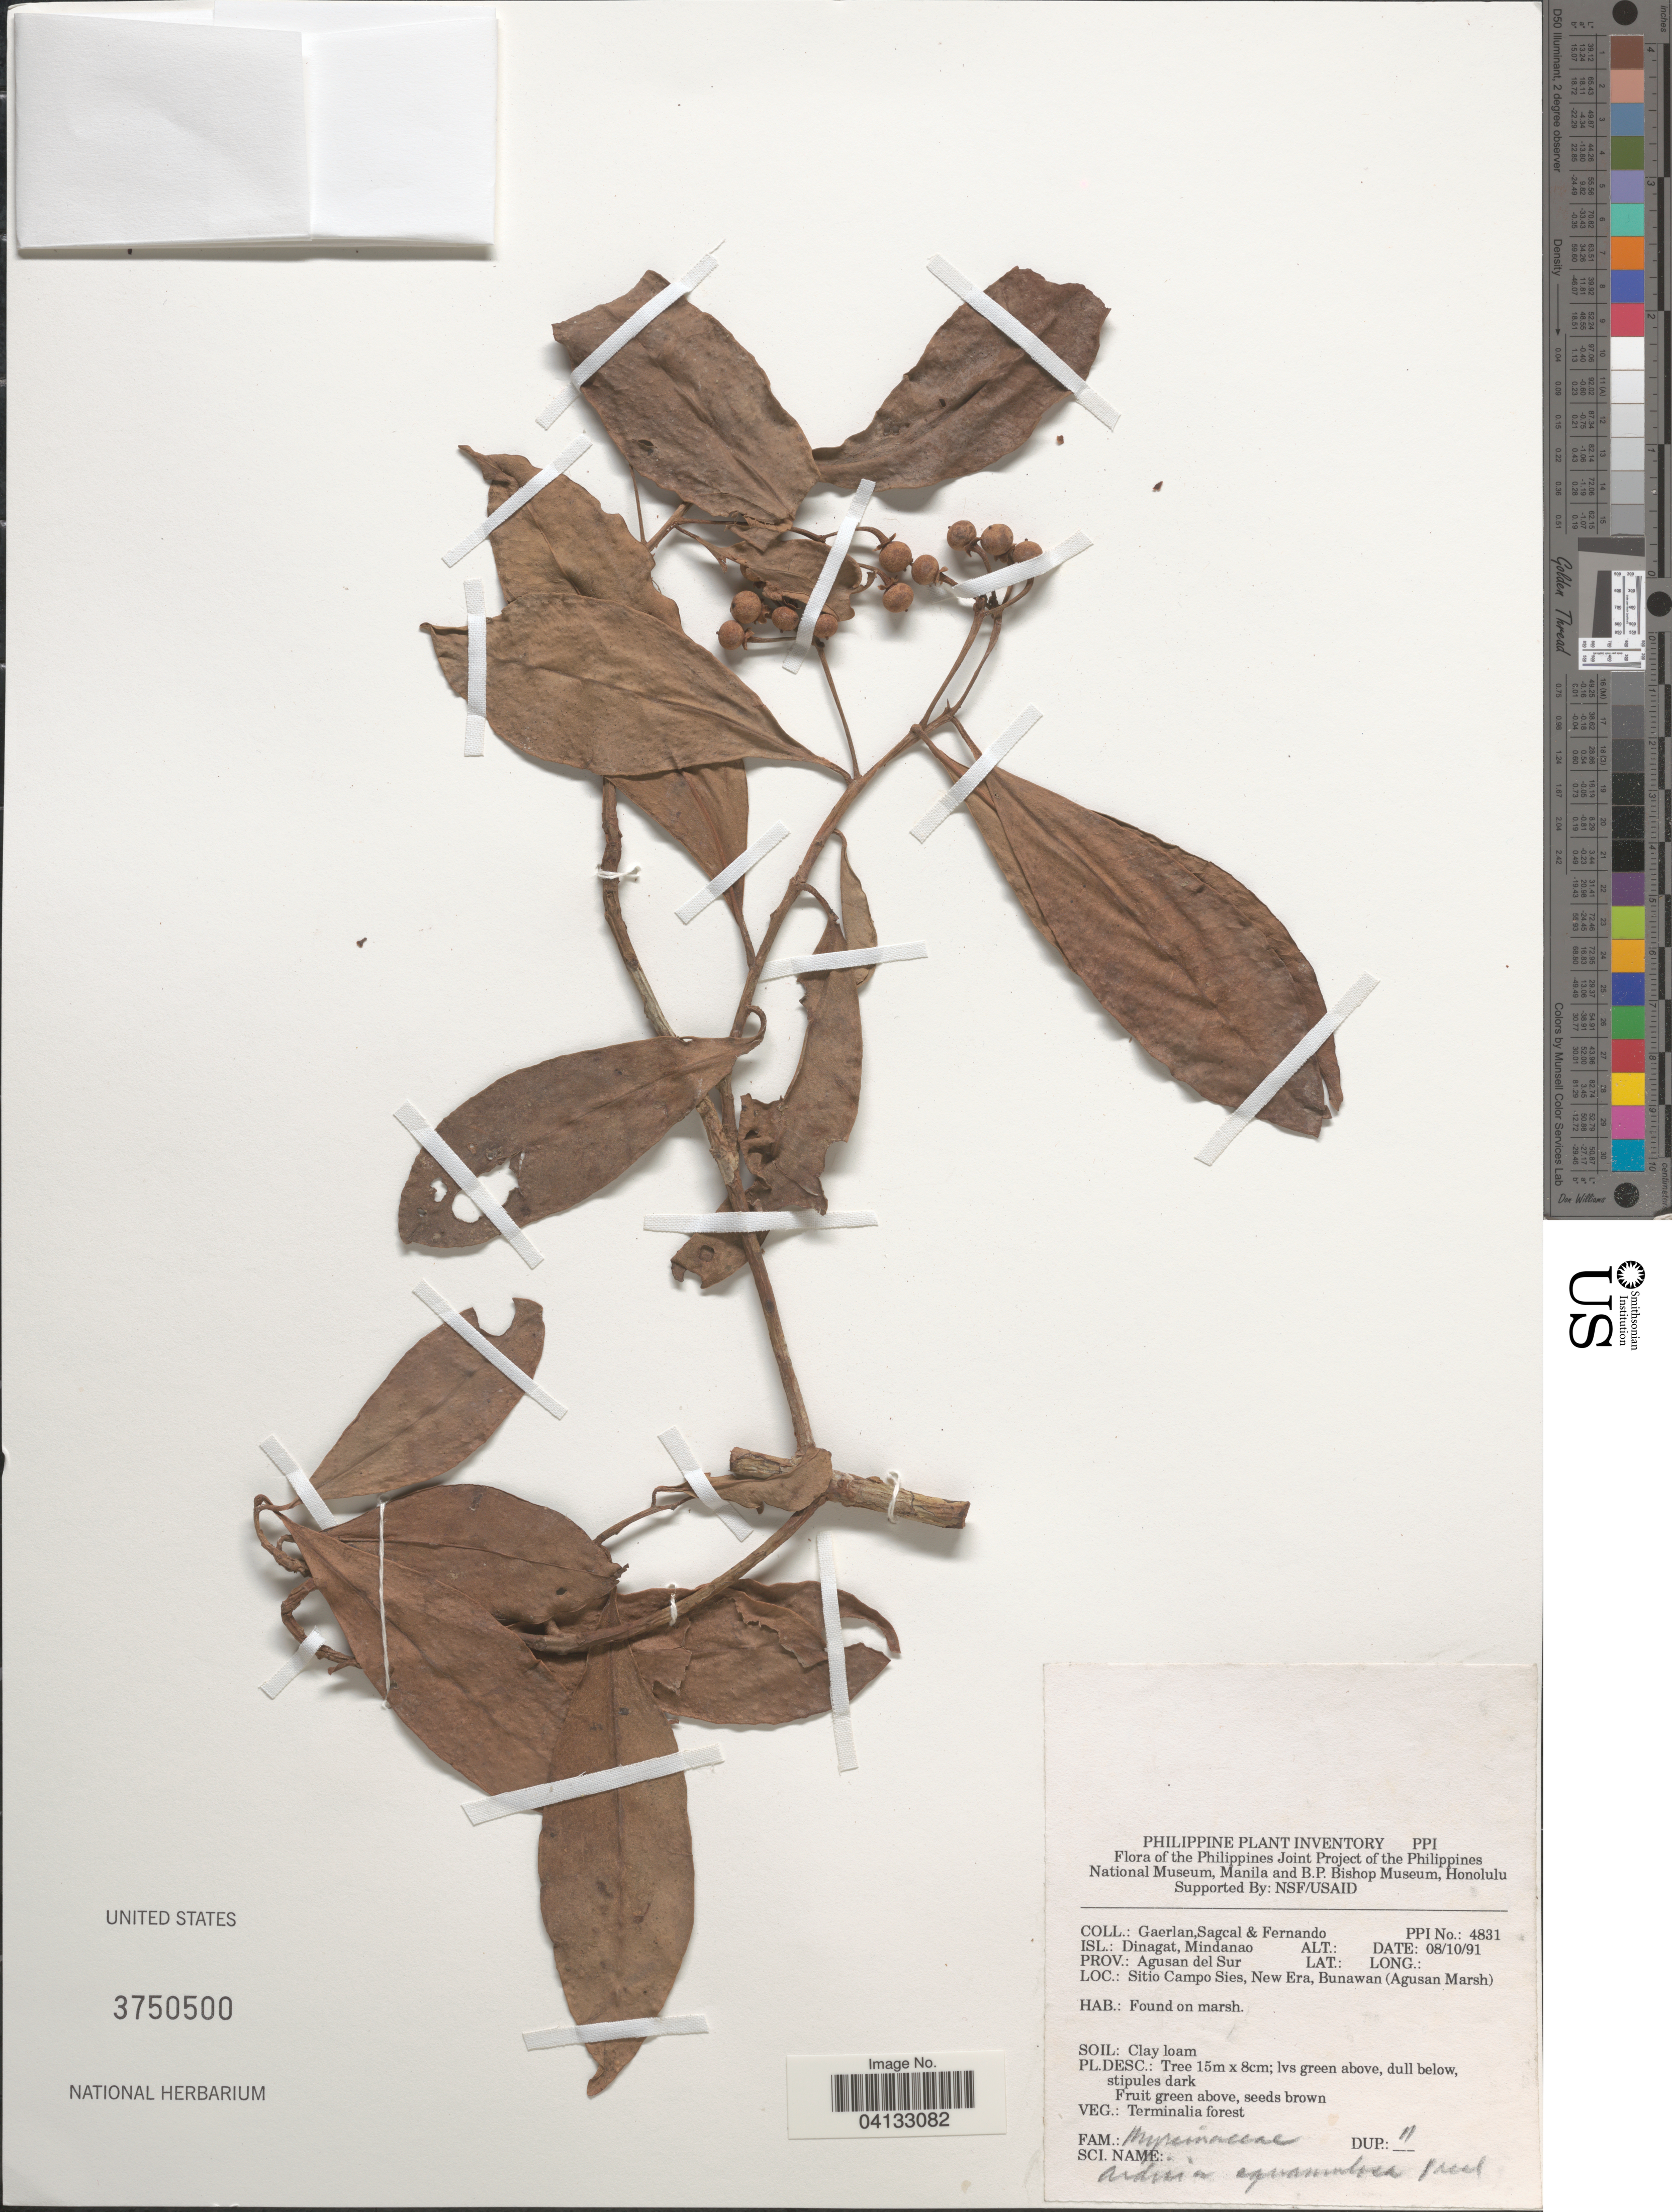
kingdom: Plantae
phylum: Tracheophyta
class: Magnoliopsida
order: Ericales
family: Primulaceae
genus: Ardisia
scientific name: Ardisia squamulosa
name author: C. Presl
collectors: Gaerlan, E. Sagcal & -- Fernando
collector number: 4831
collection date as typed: Transcribed d/m/y: 8/10/91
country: Philippines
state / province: Caraga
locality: Isl.: Dinagat, Mindanao. Prov.: Agusan del Sur. Sitio Campo Sies, New Era, Bunawan (Agusan Marsh).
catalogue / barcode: US 3750500